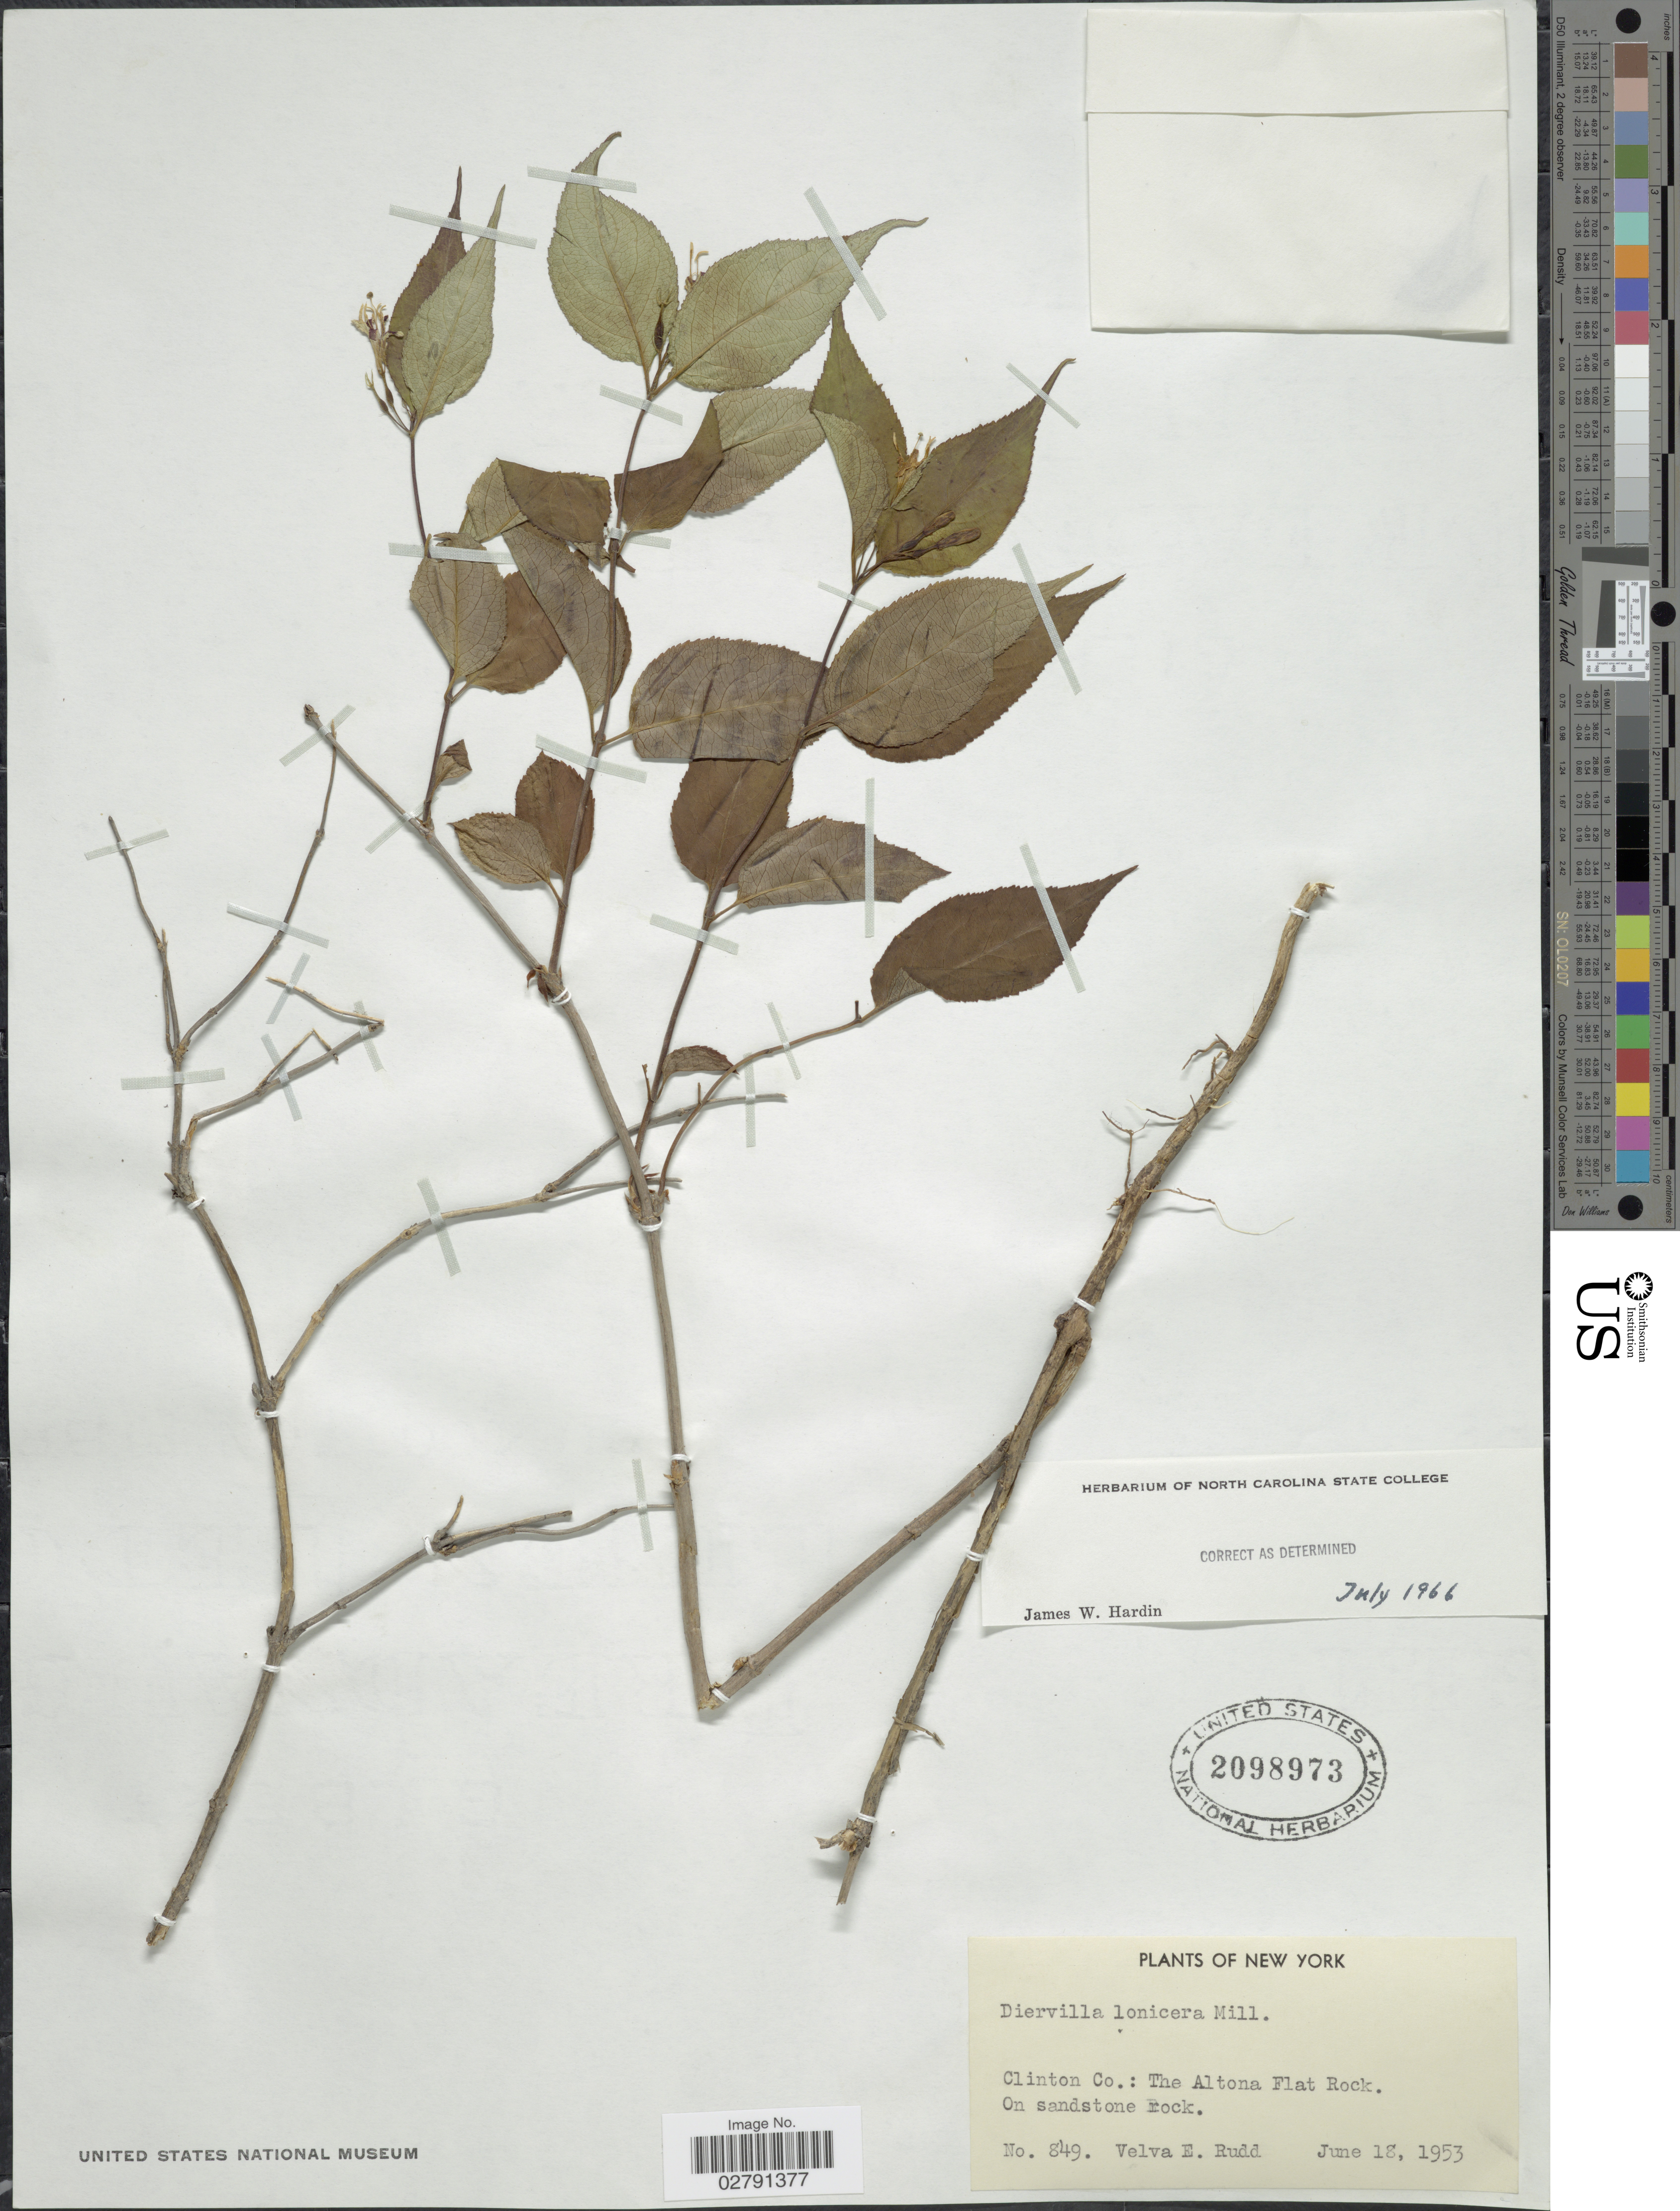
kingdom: Plantae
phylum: Tracheophyta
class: Magnoliopsida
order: Dipsacales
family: Caprifoliaceae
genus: Diervilla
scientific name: Diervilla lonicera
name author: Mill.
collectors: V. E. Rudd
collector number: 849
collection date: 1953-06-18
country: United States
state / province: New York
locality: Clinton Co.: The Altona Flat Rock.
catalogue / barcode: US 2098973